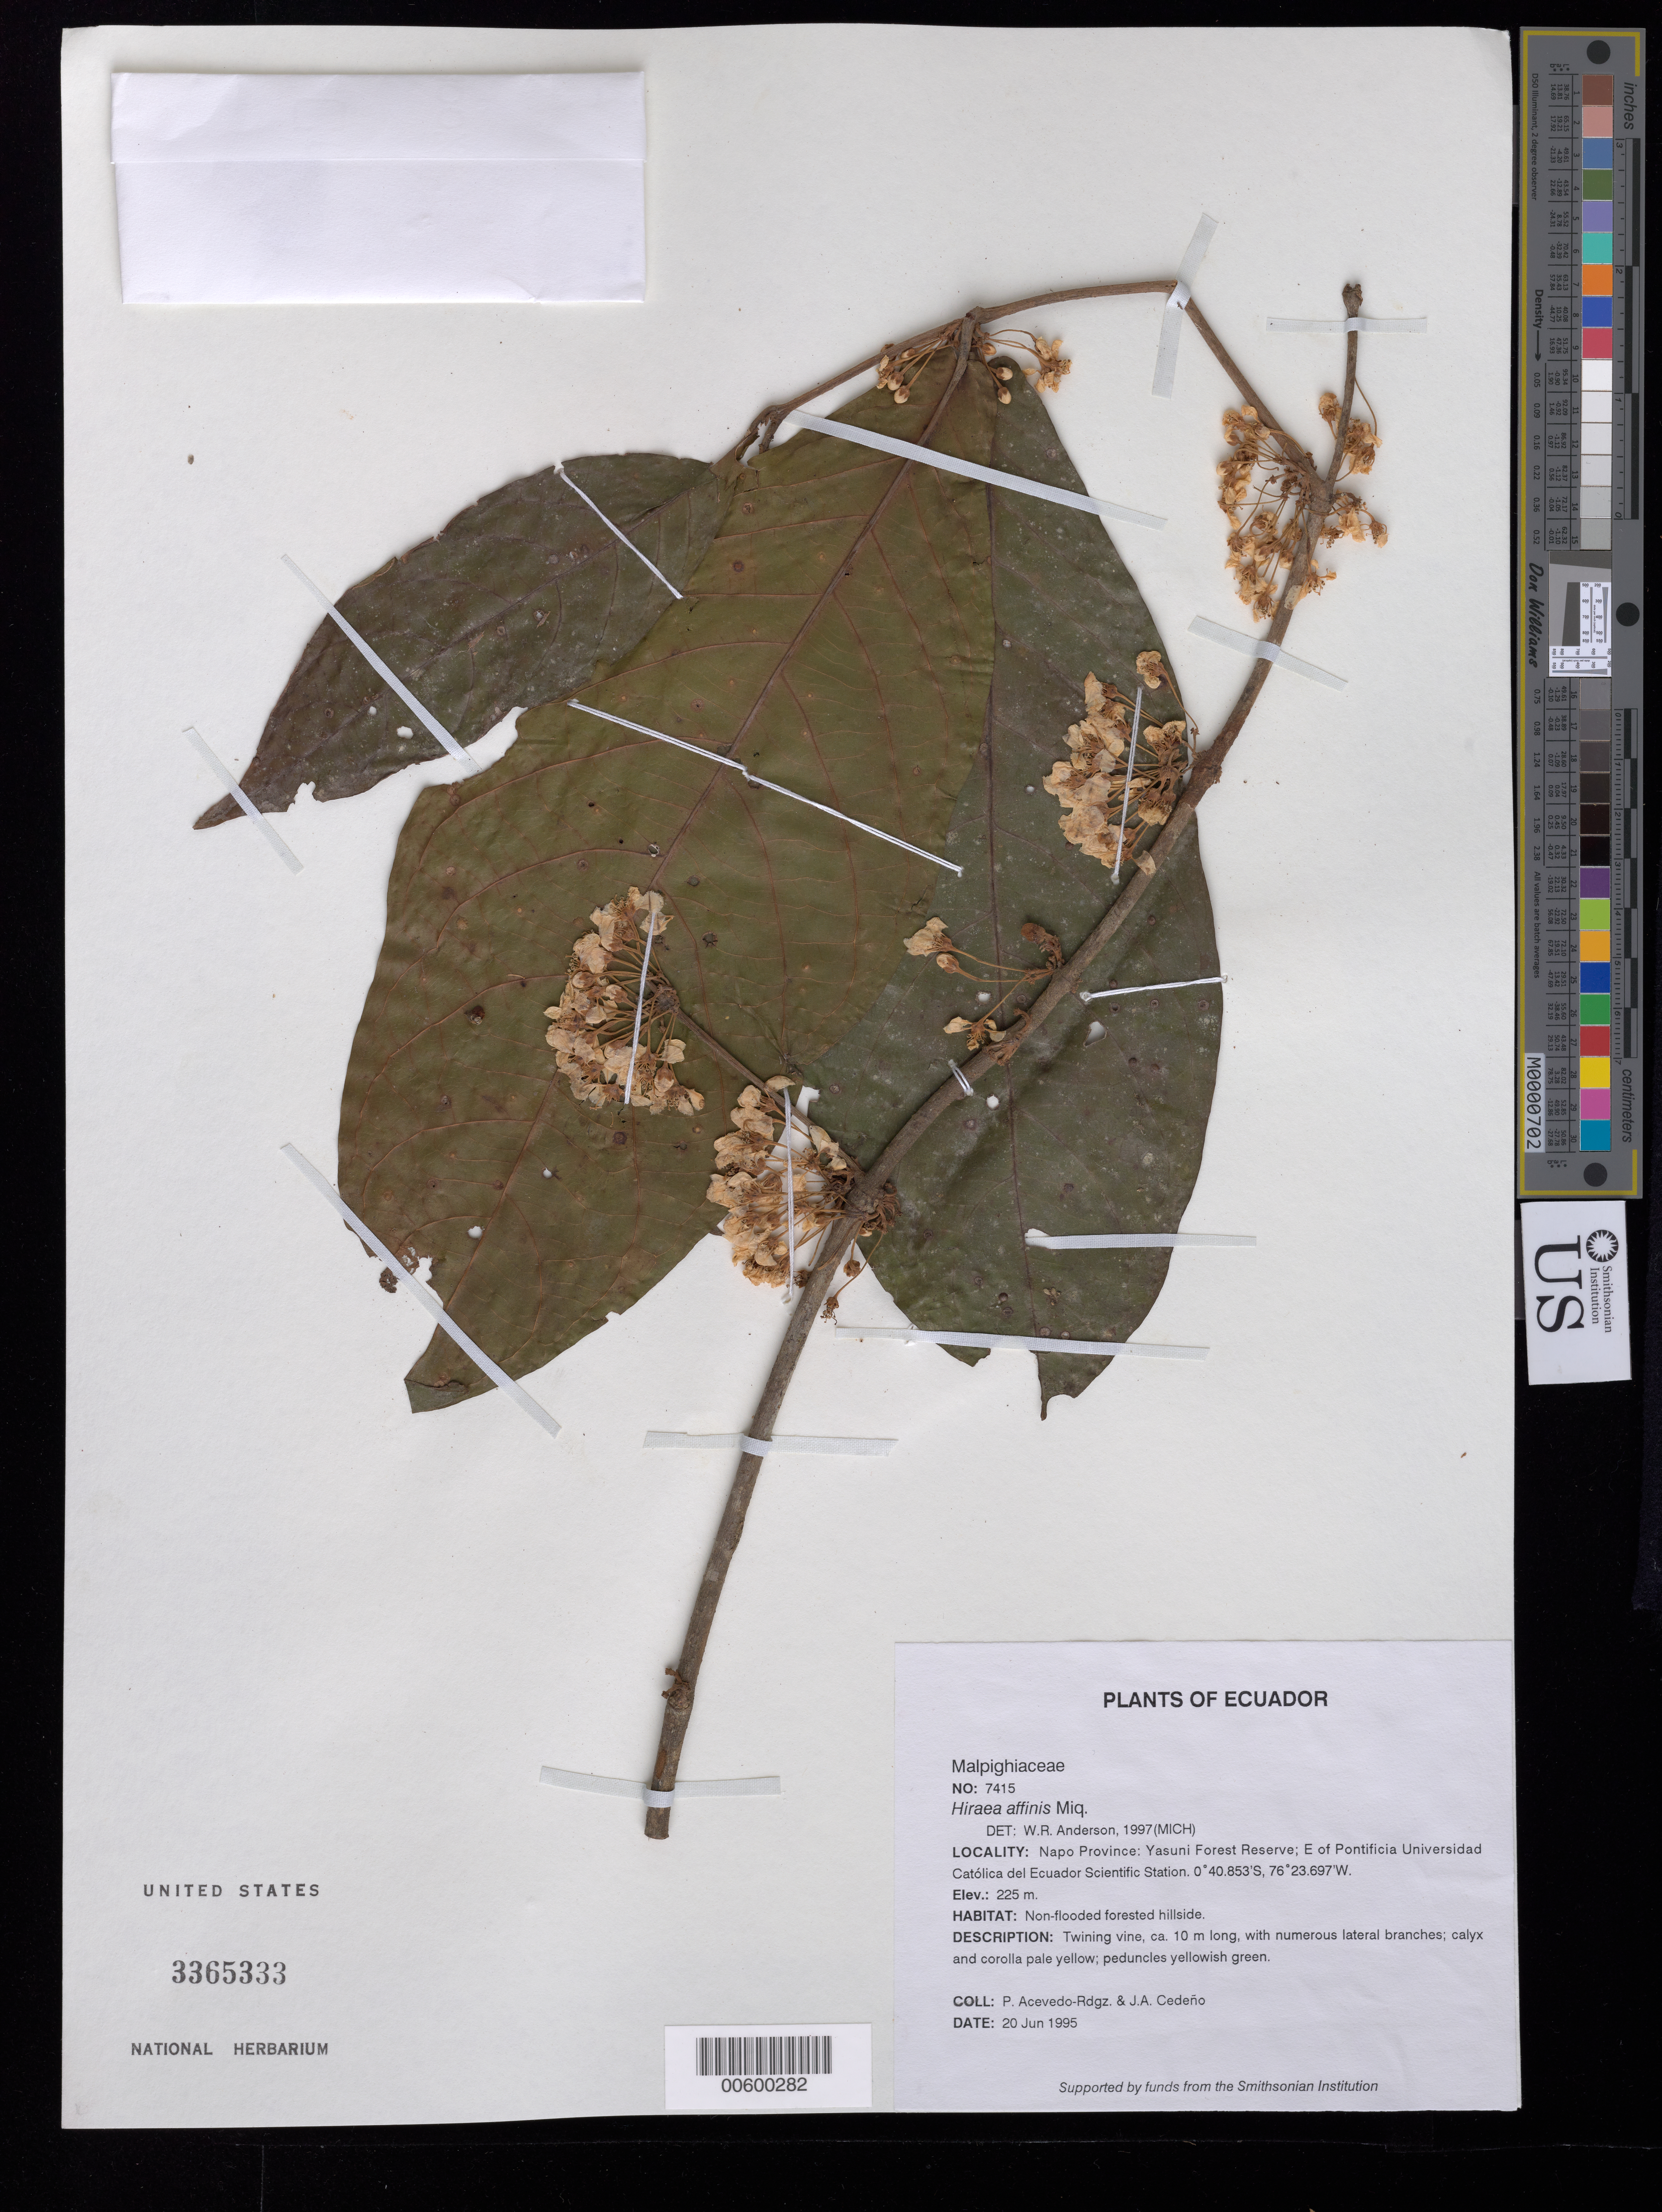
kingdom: Plantae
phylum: Tracheophyta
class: Magnoliopsida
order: Malpighiales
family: Malpighiaceae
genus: Hiraea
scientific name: Hiraea affinis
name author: Miq.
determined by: Anderson, W. R., (MICH), University of Michigan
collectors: P. Acevedo-Rodr. & J. A. Cedeño M.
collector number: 7415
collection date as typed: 20 Jun 1995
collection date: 1995-06-20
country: Ecuador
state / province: Napo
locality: Napo Province: Yasuni Forest Reserve; E of Pontificia Universidad Católica del Ecuador Scientific Station.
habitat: Non-flooded forested hillside.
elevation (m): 225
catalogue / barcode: US 3365333